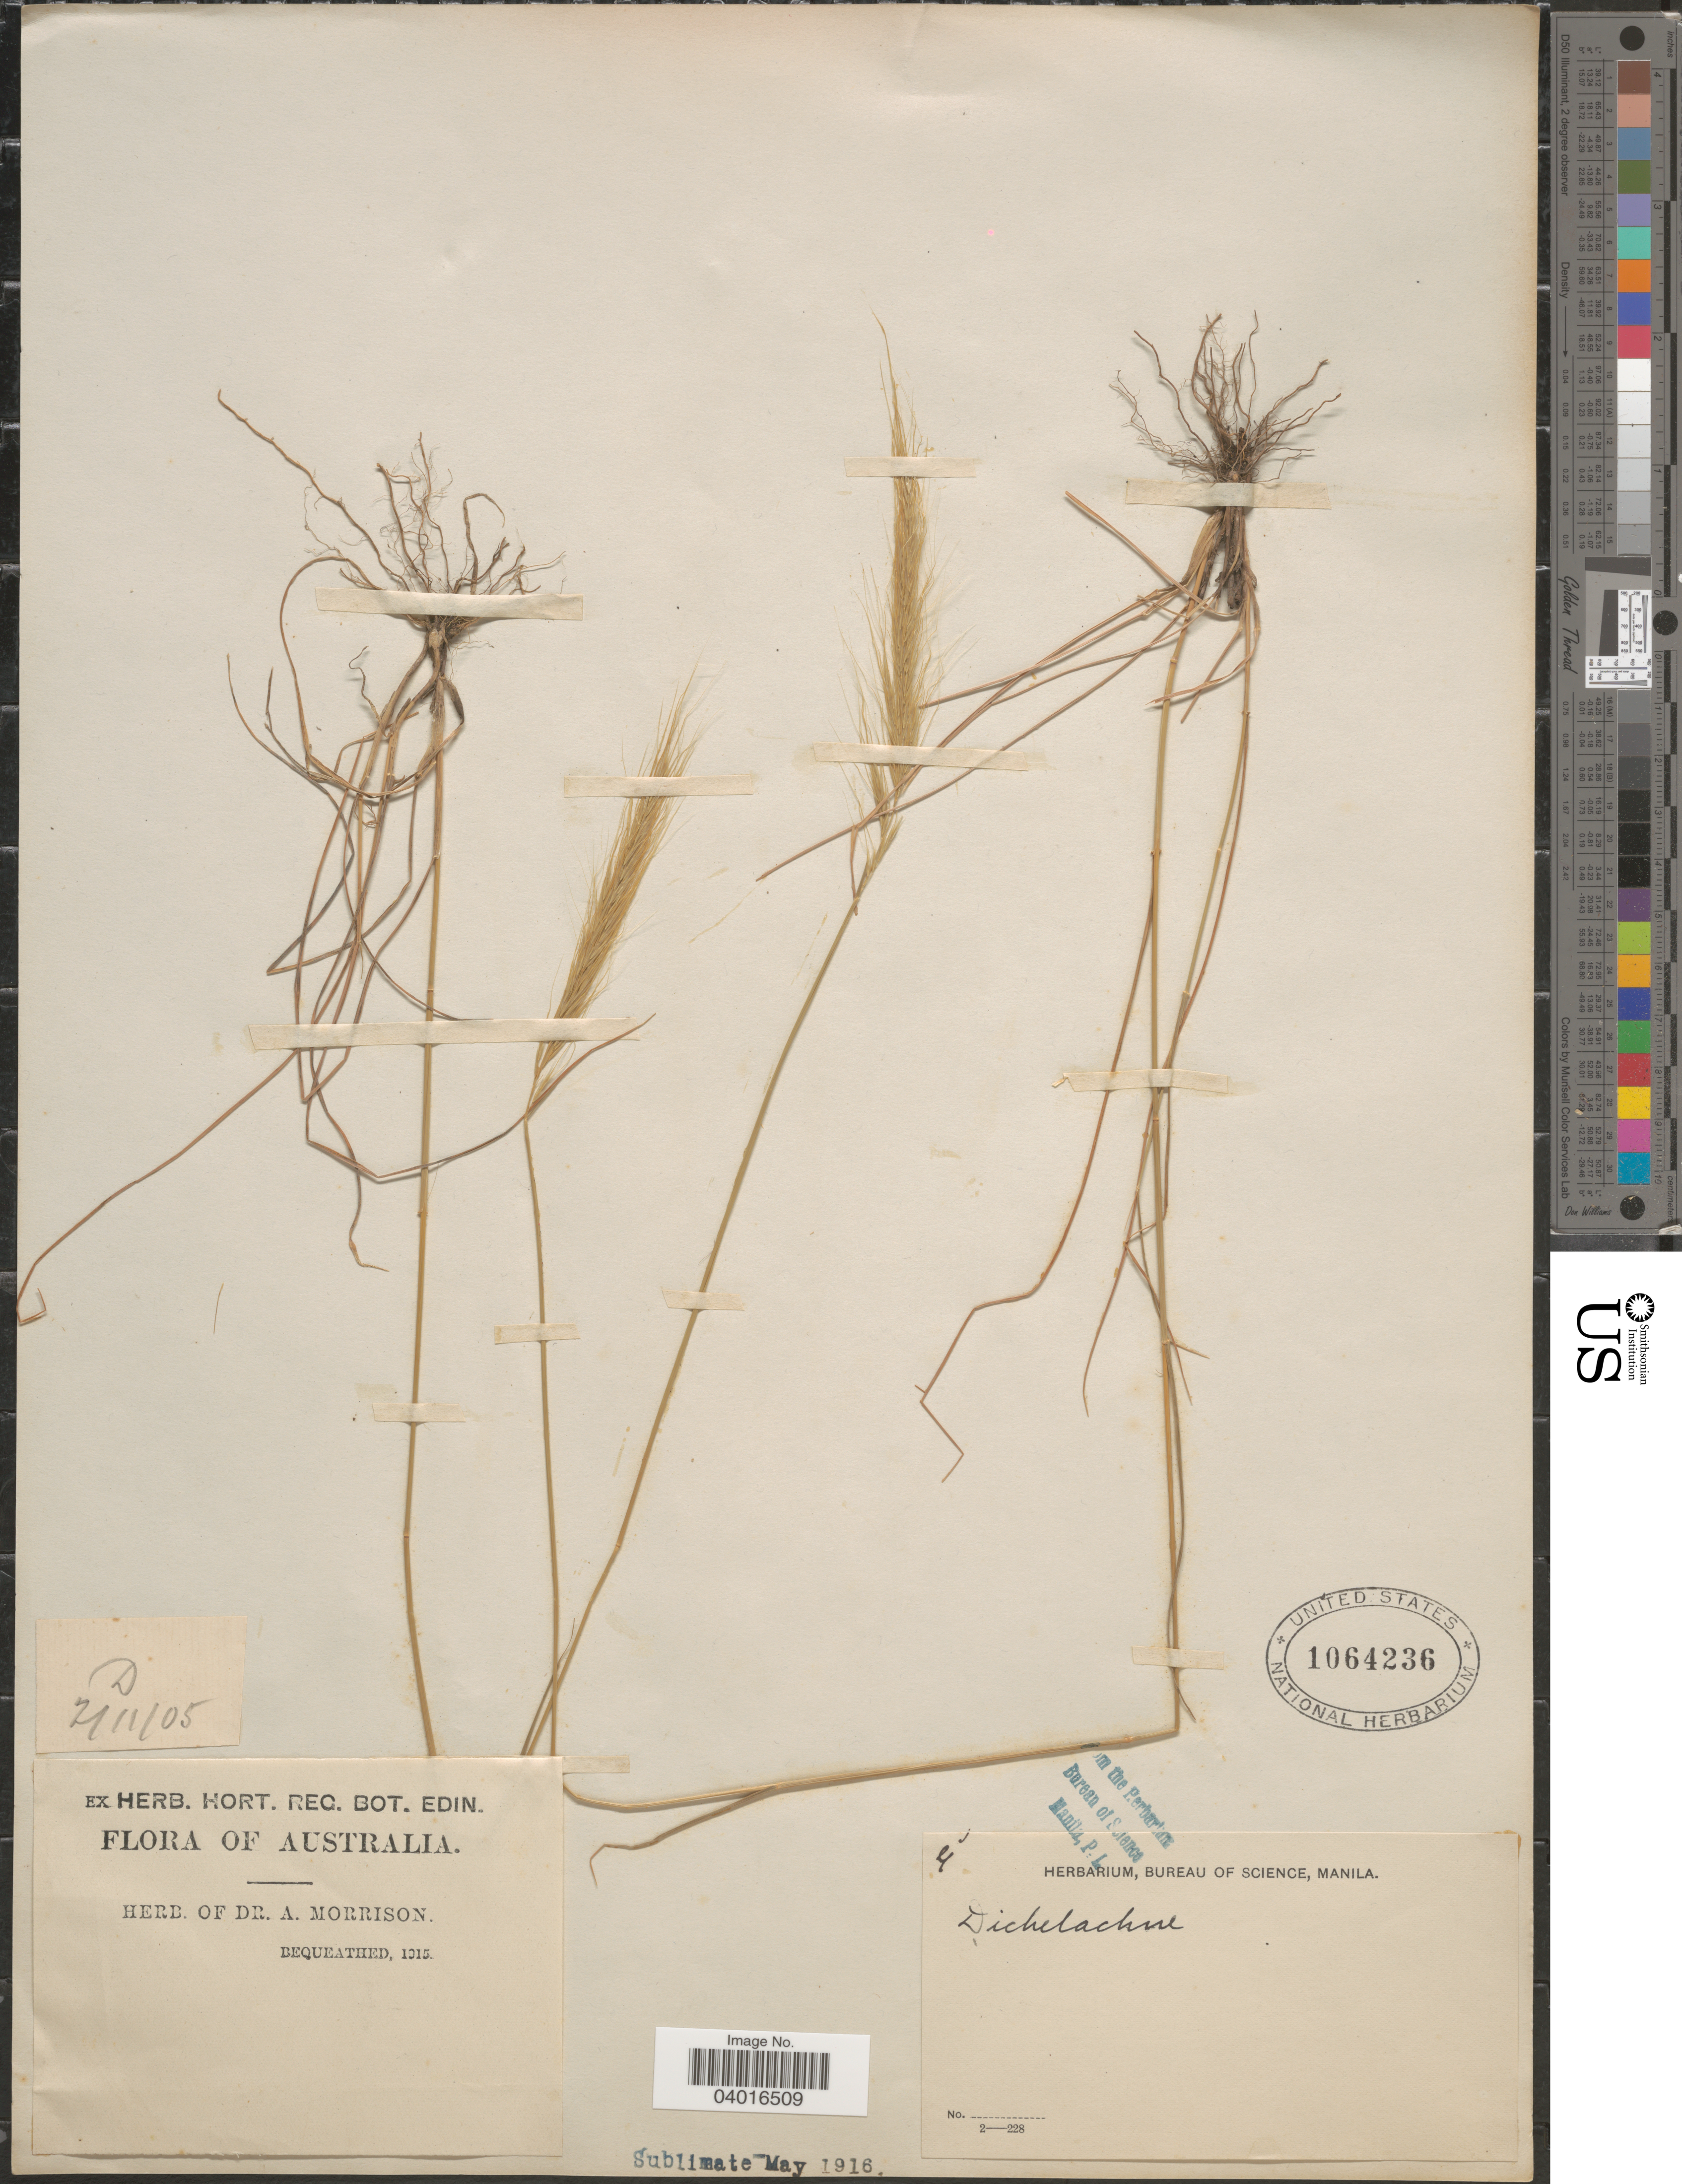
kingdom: Plantae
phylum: Tracheophyta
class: Liliopsida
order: Poales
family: Poaceae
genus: Dichelachne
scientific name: Dichelachne crinita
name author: Hook. f.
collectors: ex herb. Dr. A. Morrison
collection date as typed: Transcribed d/m/y: 2/11/5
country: Australia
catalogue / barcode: US 1064236